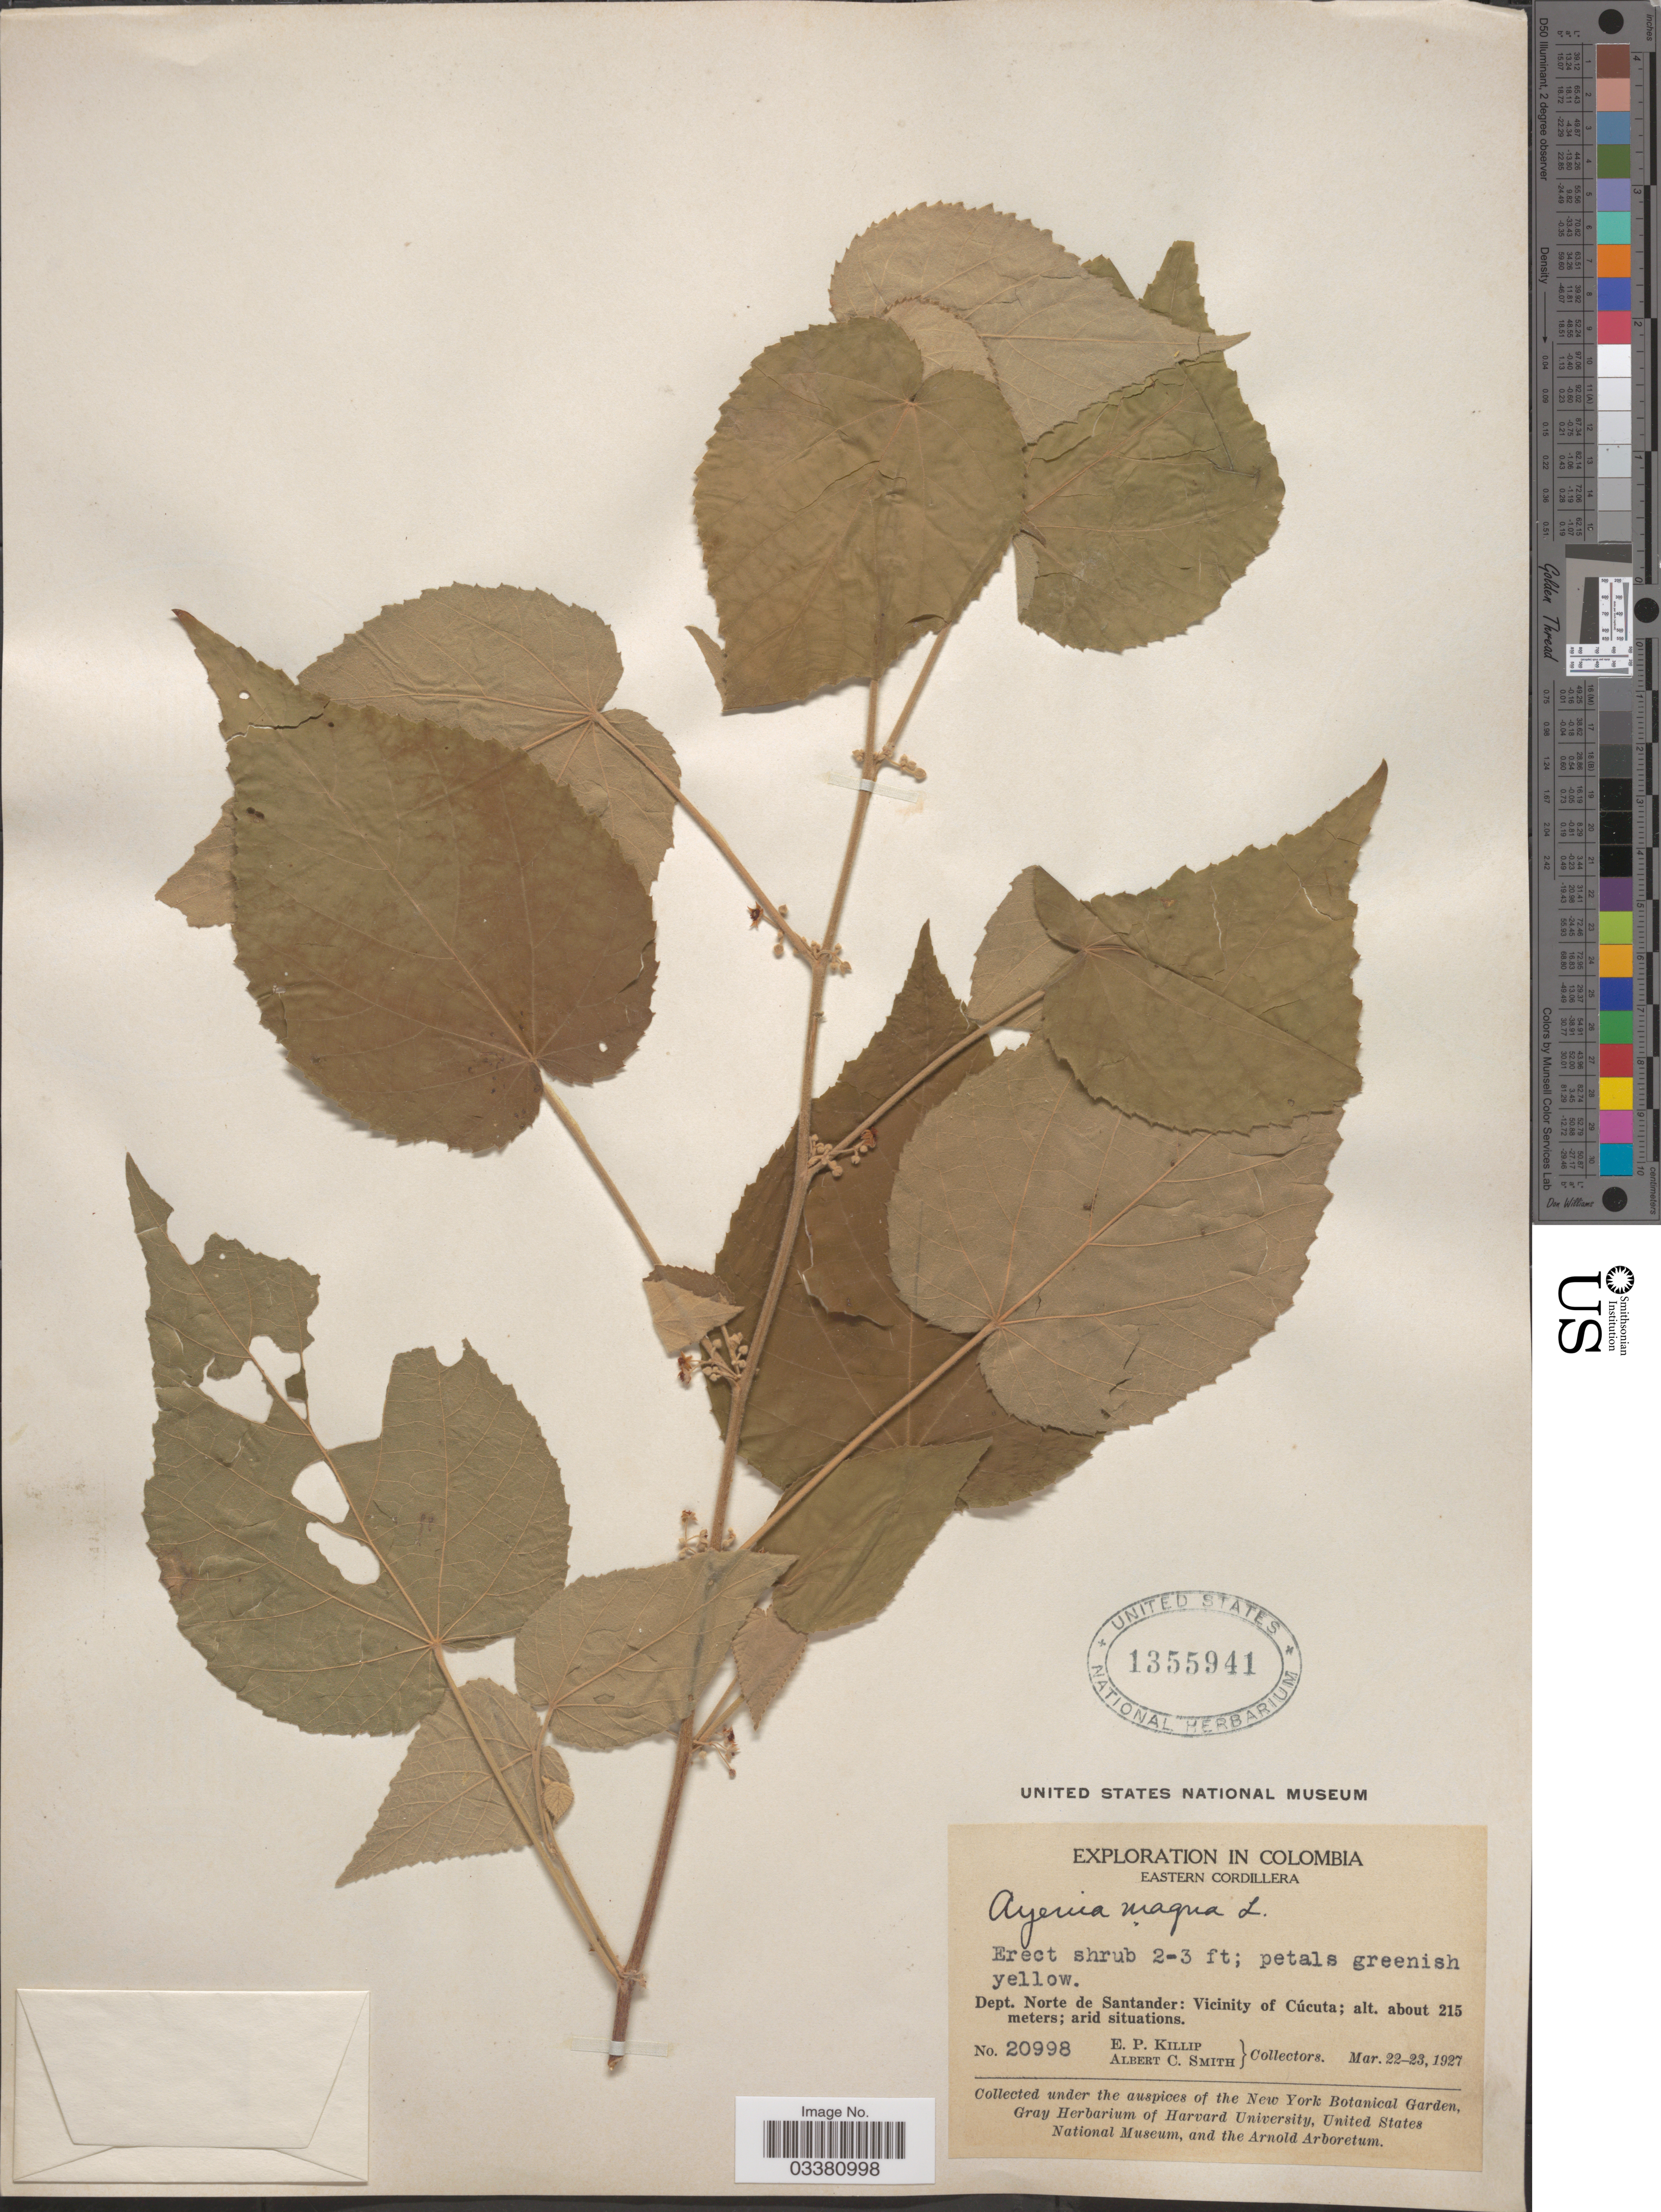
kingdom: Plantae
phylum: Tracheophyta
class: Magnoliopsida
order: Malvales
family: Malvaceae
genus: Ayenia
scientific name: Ayenia magna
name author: L.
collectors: E. P. Killip & A. C. Smith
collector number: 20998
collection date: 1927-03-22/1927-03-23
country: Colombia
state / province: Norte de Santander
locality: Eastern Cordillera. Dept. Norte de Santander: Vicinity of Cúcuta.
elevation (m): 215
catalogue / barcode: US 1355941